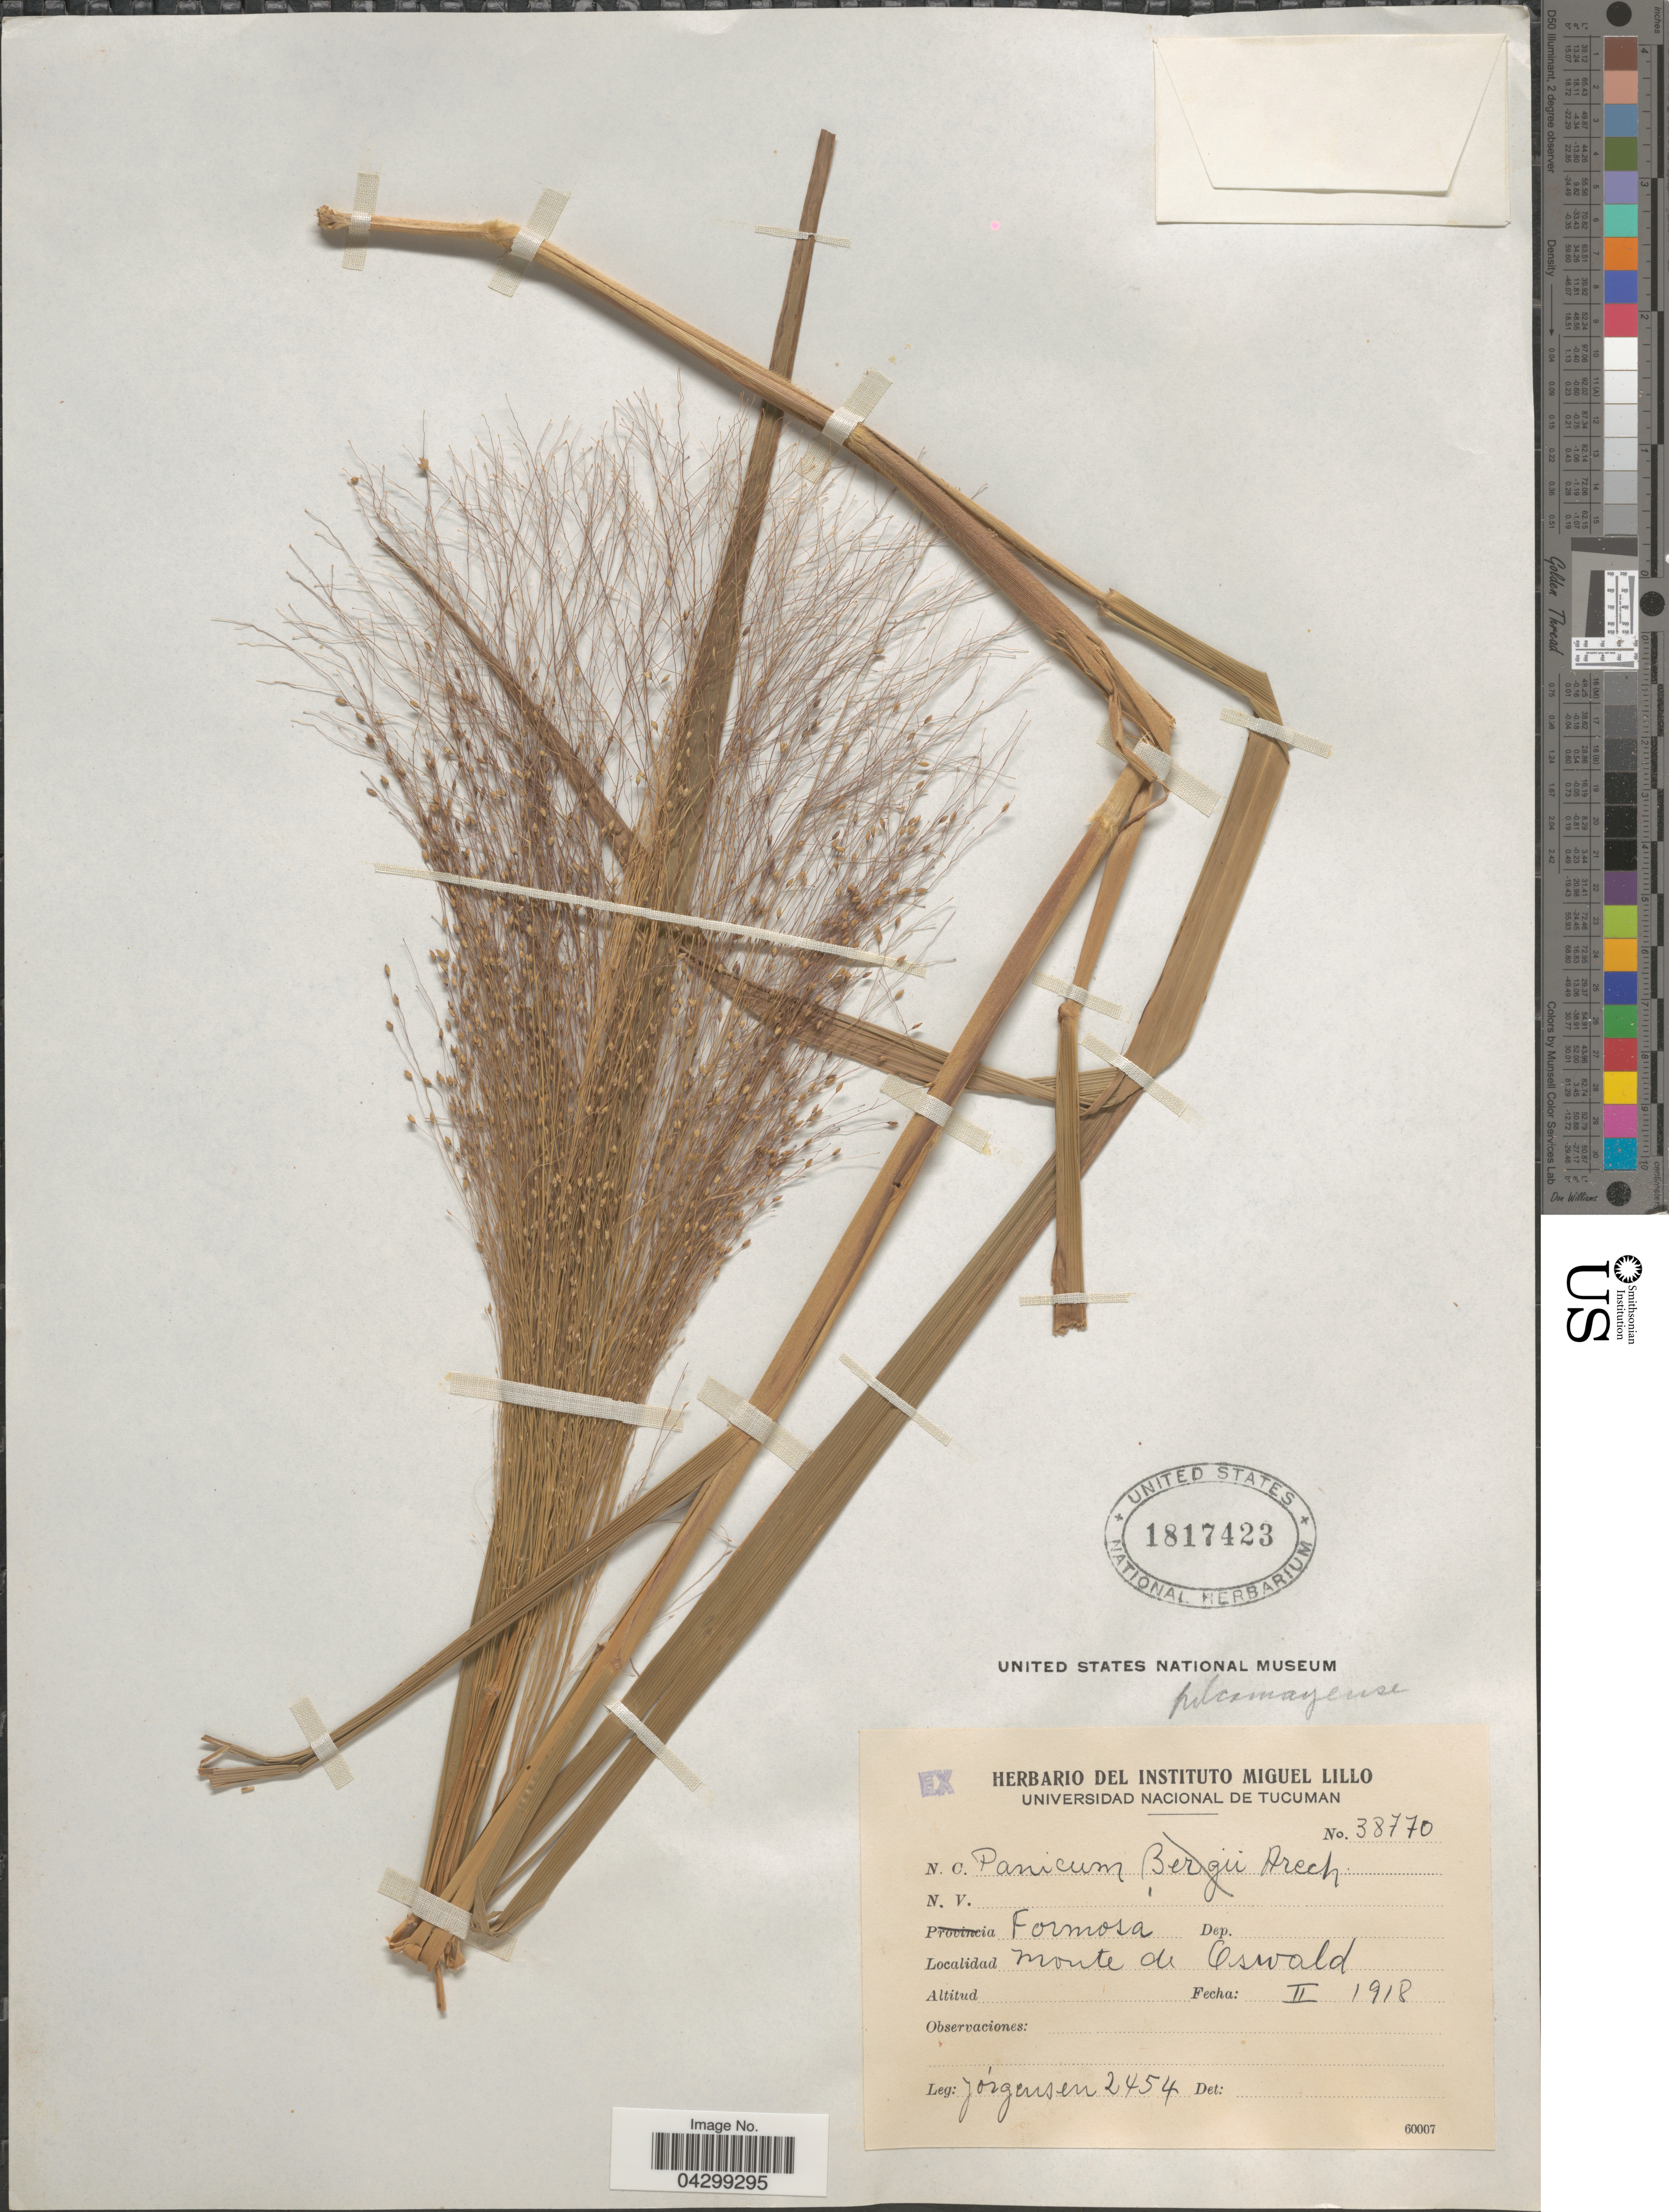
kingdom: Plantae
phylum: Tracheophyta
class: Liliopsida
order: Poales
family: Poaceae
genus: Panicum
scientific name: Panicum bergii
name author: Arechav.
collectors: Jorgensen, --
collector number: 2454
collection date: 1918-02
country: Argentina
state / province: Formosa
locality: Monte de Oswald.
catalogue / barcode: US 1817423